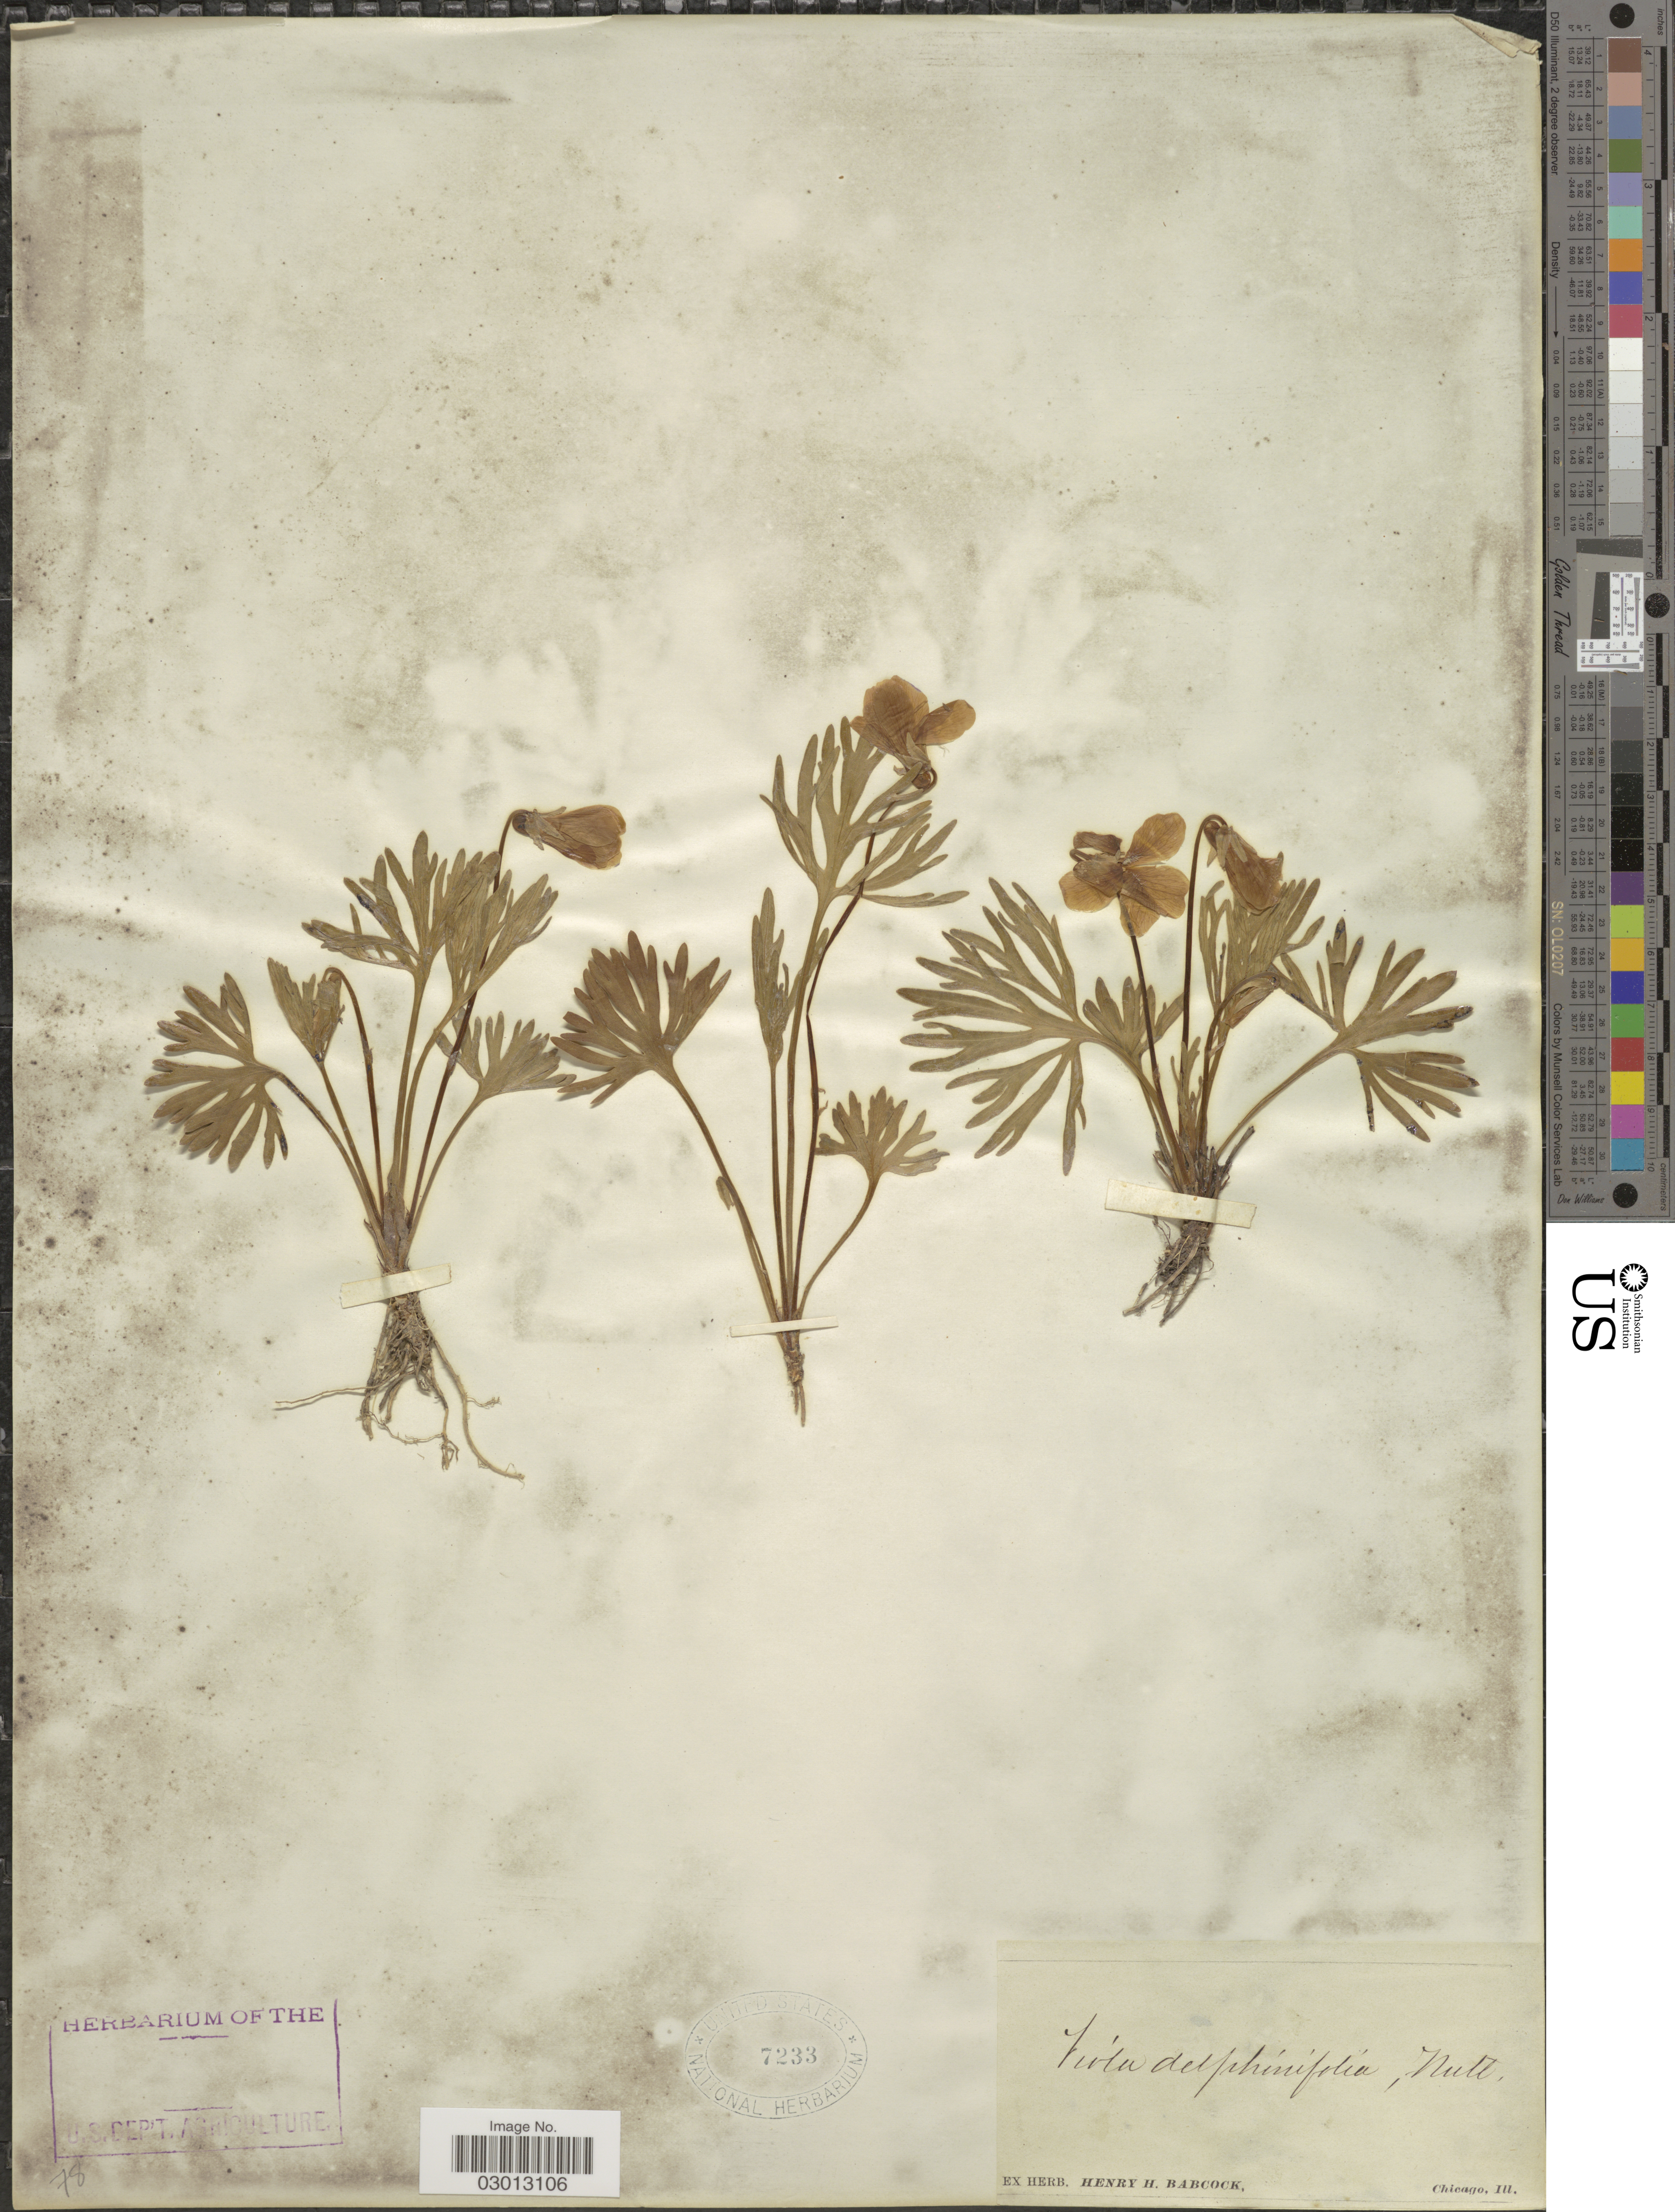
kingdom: Plantae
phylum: Tracheophyta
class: Magnoliopsida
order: Malpighiales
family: Violaceae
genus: Viola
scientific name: Viola pedatifida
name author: G. Don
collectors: ex herb. Henry Homes Babcock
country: United States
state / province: Illinois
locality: Chicago.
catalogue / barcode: US 7233